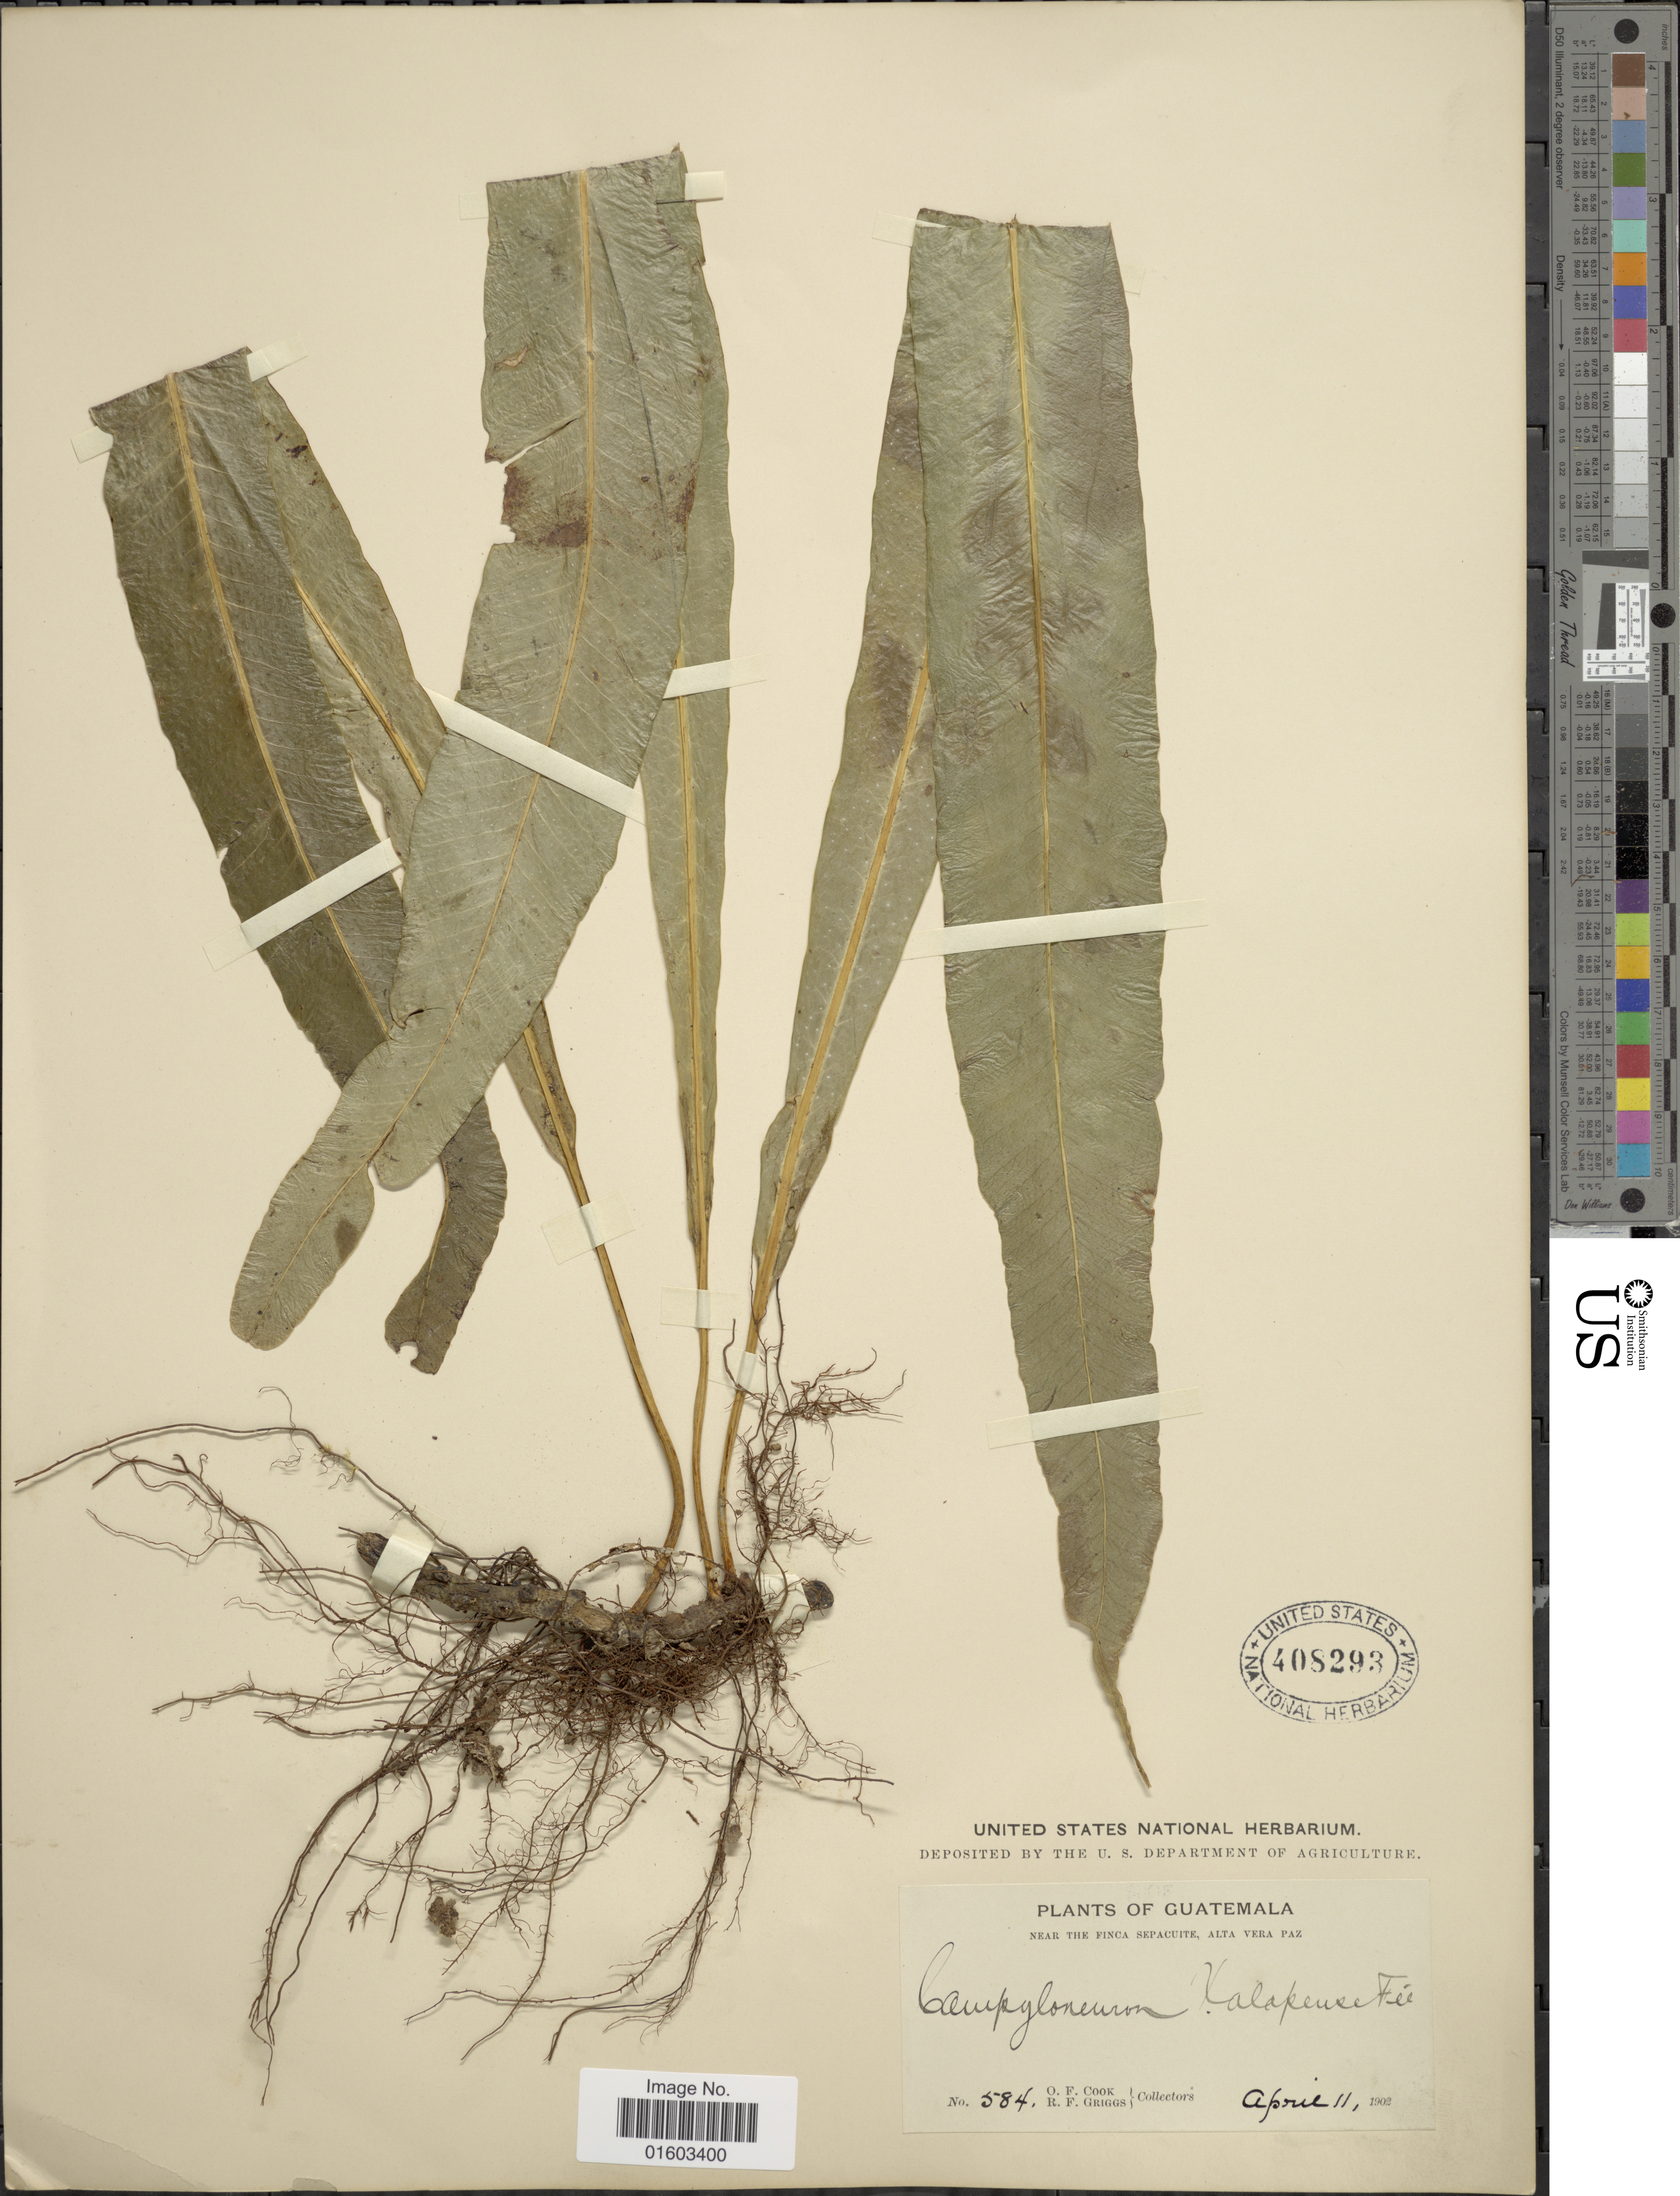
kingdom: Plantae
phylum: Tracheophyta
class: Polypodiopsida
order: Polypodiales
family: Polypodiaceae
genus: Campyloneurum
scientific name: Campyloneurum xalapense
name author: Fée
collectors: O. F. Cook & R. F. Griggs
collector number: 584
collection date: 1902-04-11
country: Guatemala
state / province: Alta Verapaz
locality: Near the Finca Sepacuite, Alta Verapaz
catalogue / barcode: US 408293